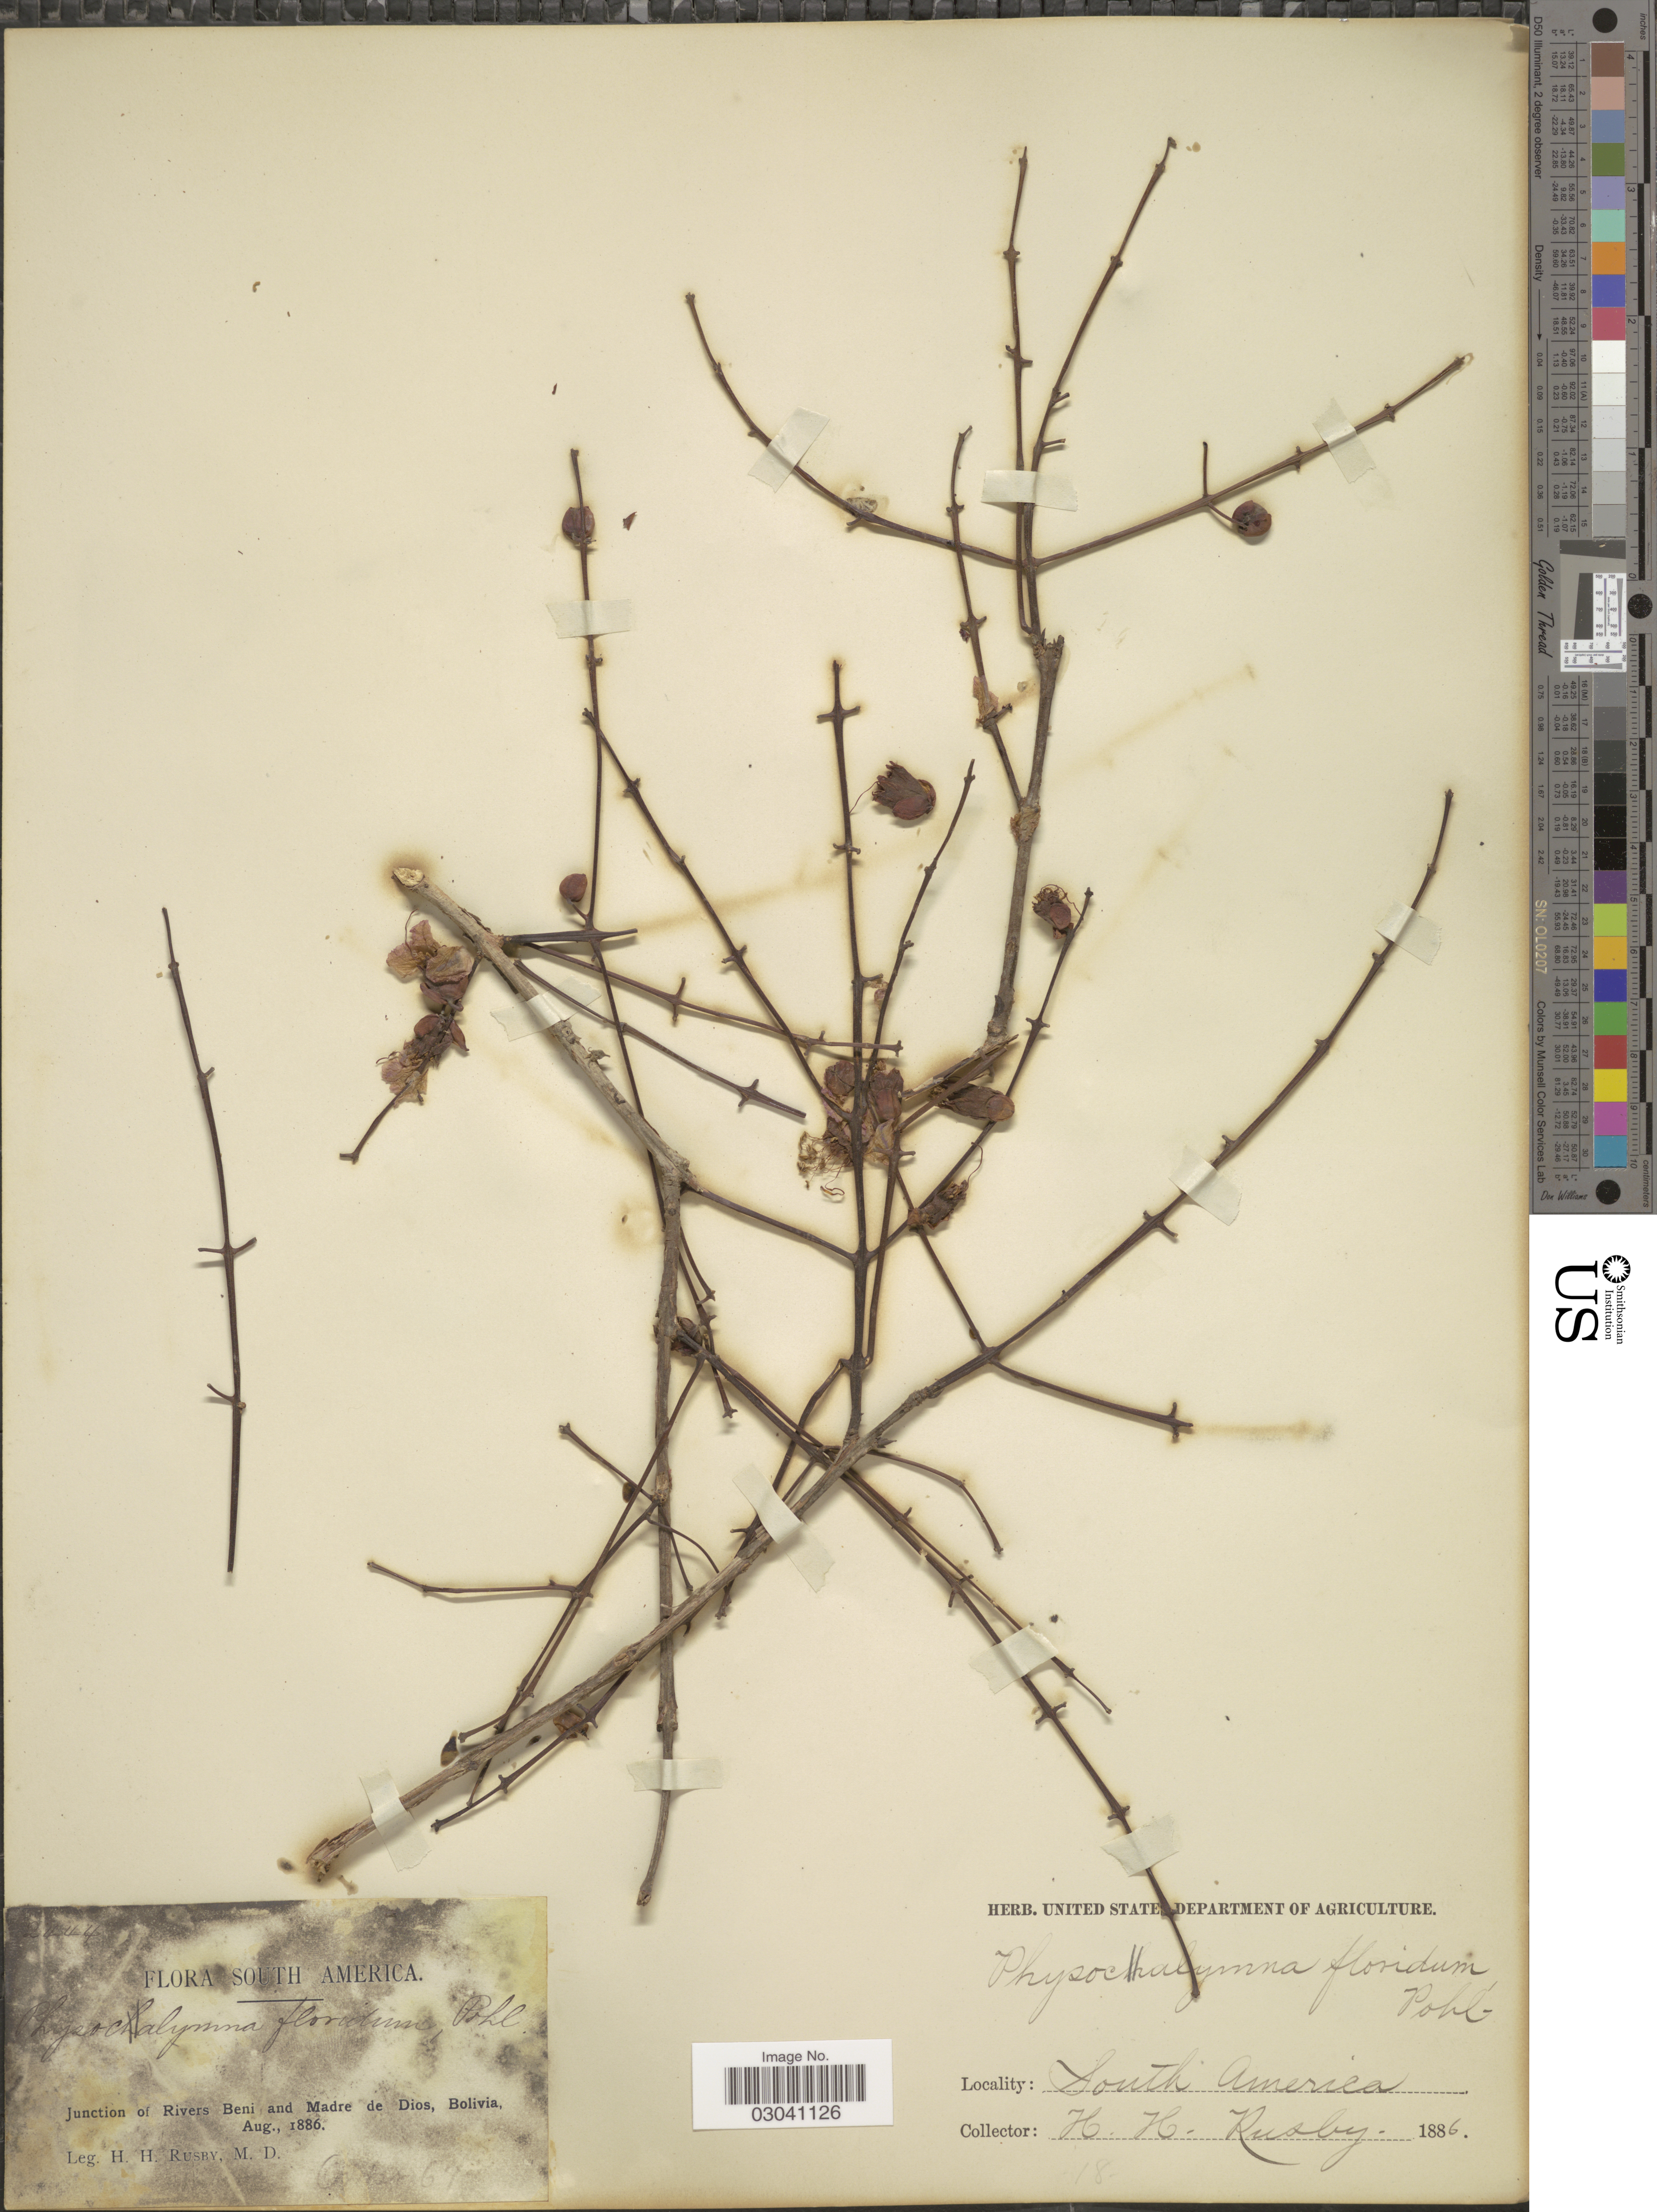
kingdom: Plantae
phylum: Tracheophyta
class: Magnoliopsida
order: Myrtales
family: Lythraceae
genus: Physocalymma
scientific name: Physocalymma scaberrimum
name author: Pohl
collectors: H. H. Rusby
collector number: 2444*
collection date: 1886-08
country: Bolivia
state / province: Beni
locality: Junction of Rivers Beni and Madre de Dios